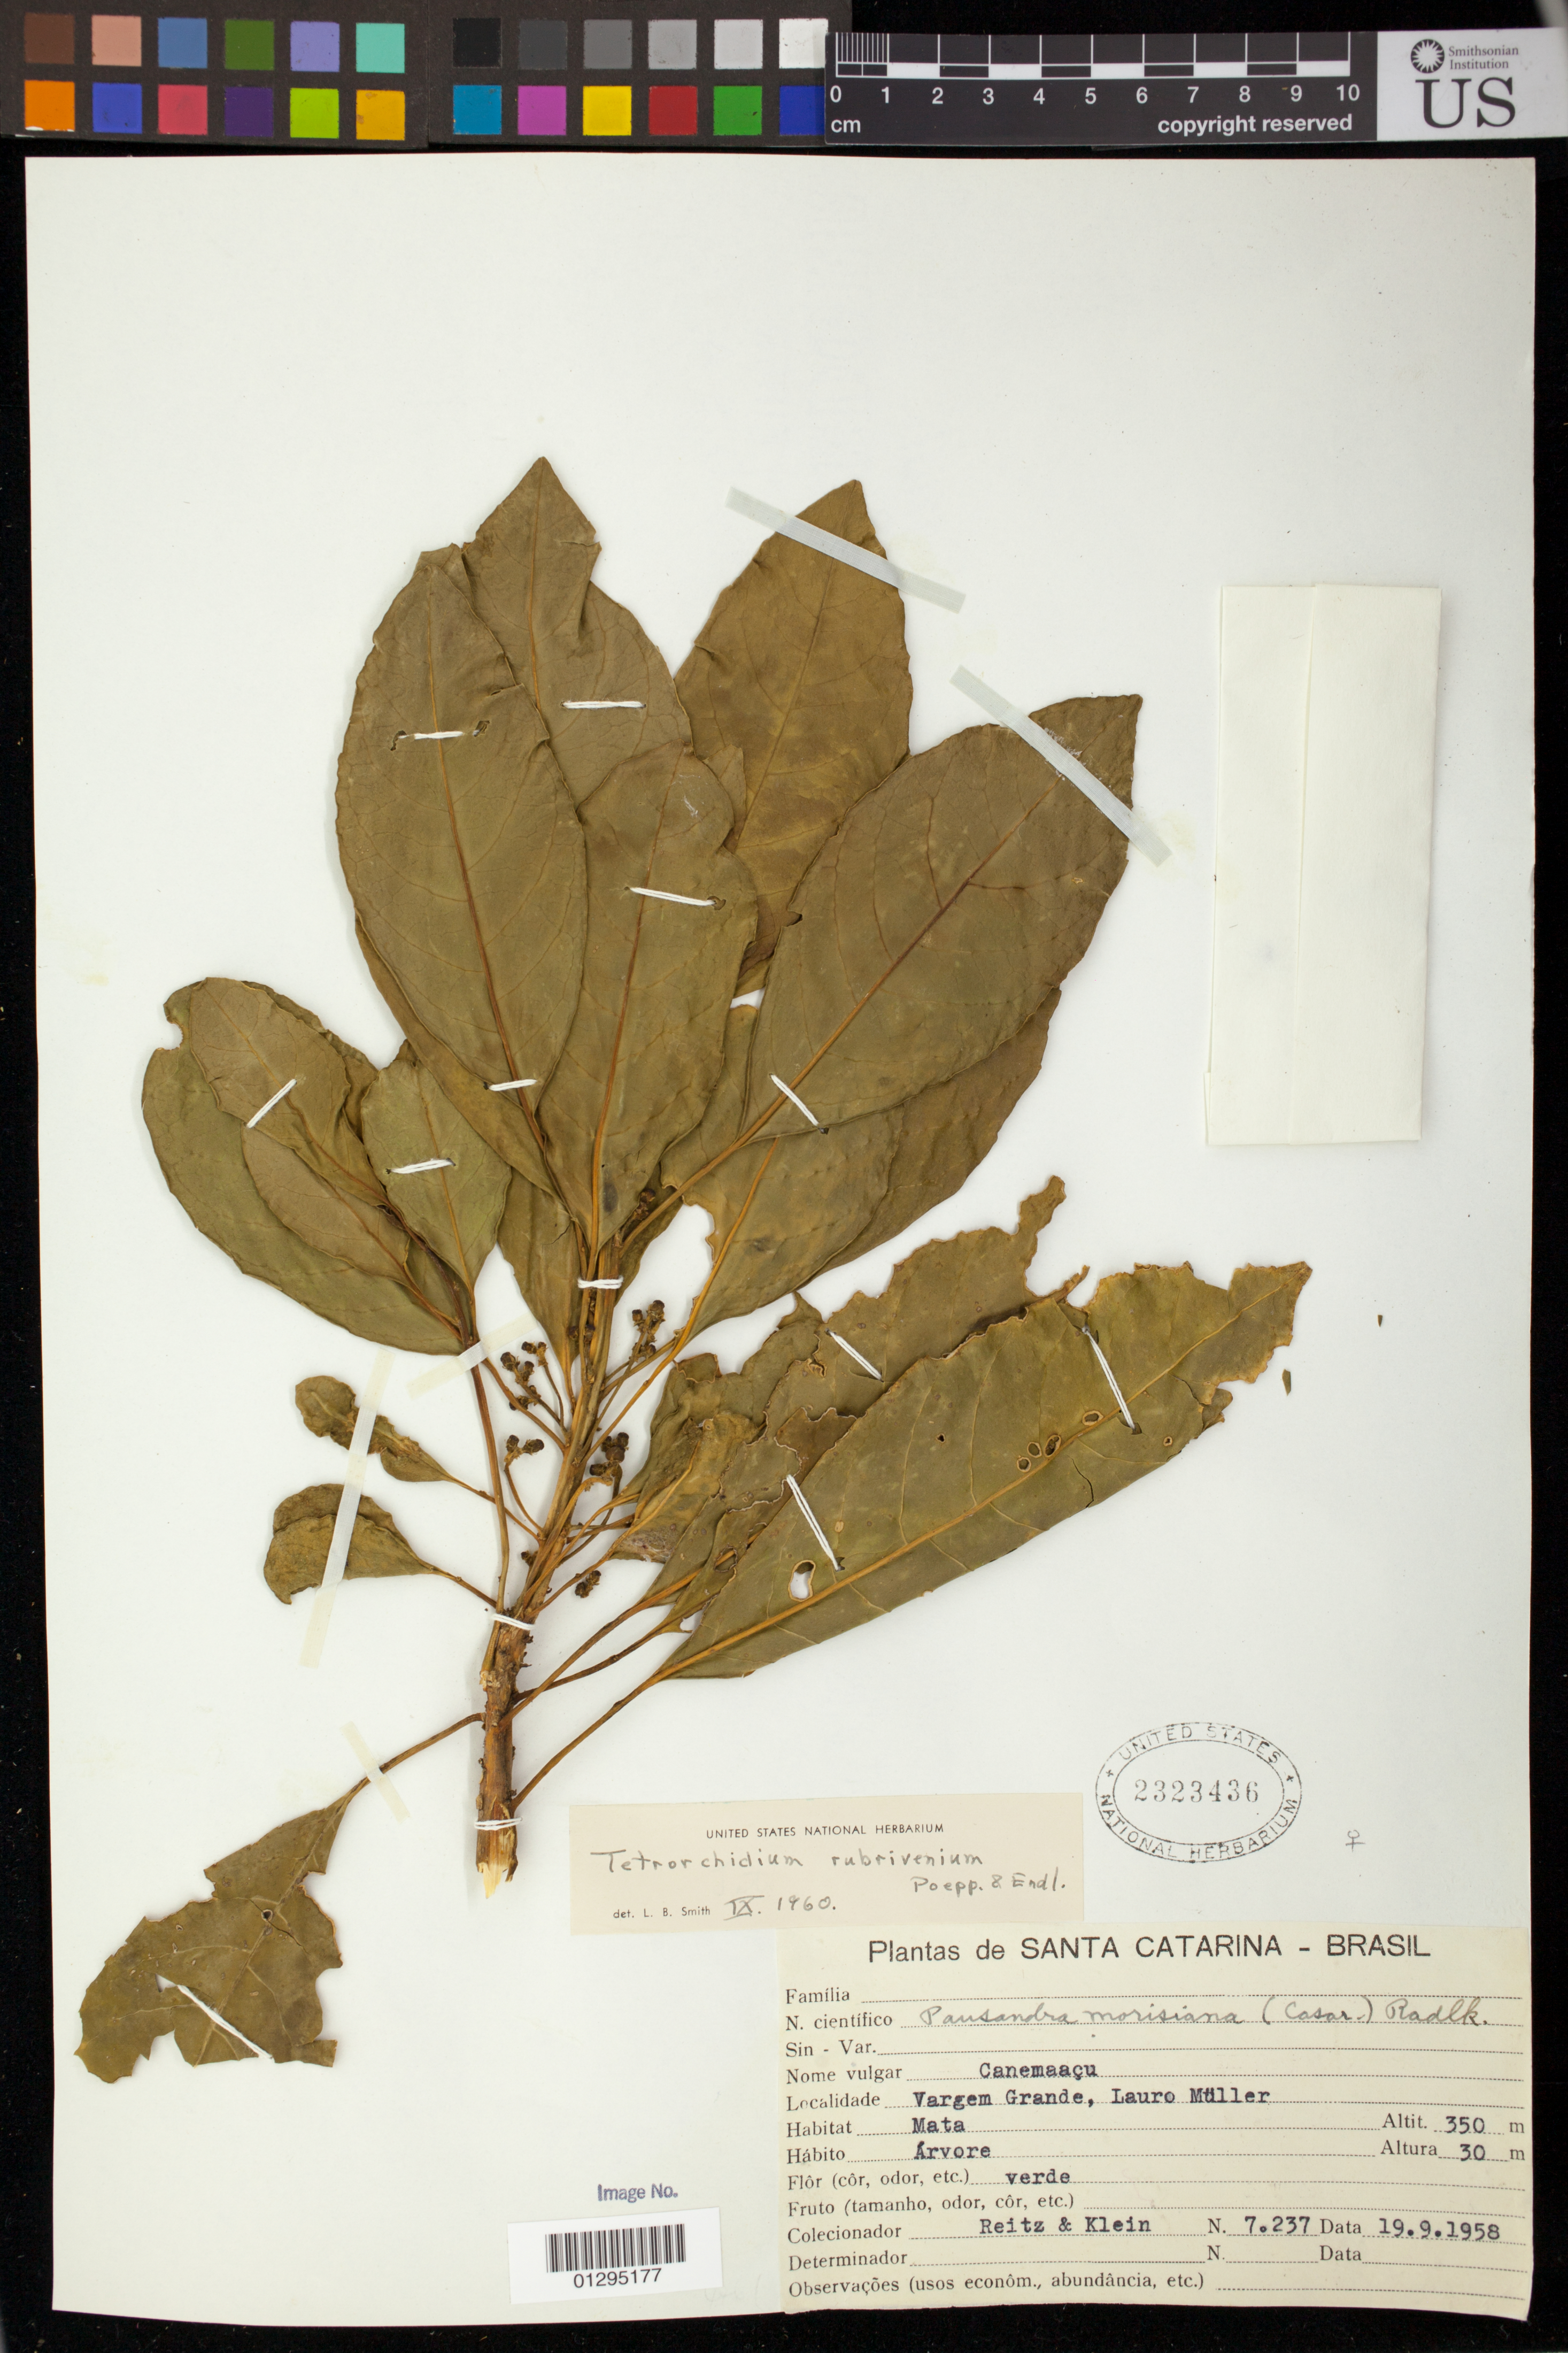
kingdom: Plantae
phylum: Tracheophyta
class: Magnoliopsida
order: Malpighiales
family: Euphorbiaceae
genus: Tetrorchidium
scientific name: Tetrorchidium rubrivenium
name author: Poepp.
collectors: -- Reitz & Klein, --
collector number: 7237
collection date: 1958-09-19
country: Brazil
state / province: Santa Catarina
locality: Vargem Grande, Lauro Muller.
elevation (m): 350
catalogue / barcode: US 2323426